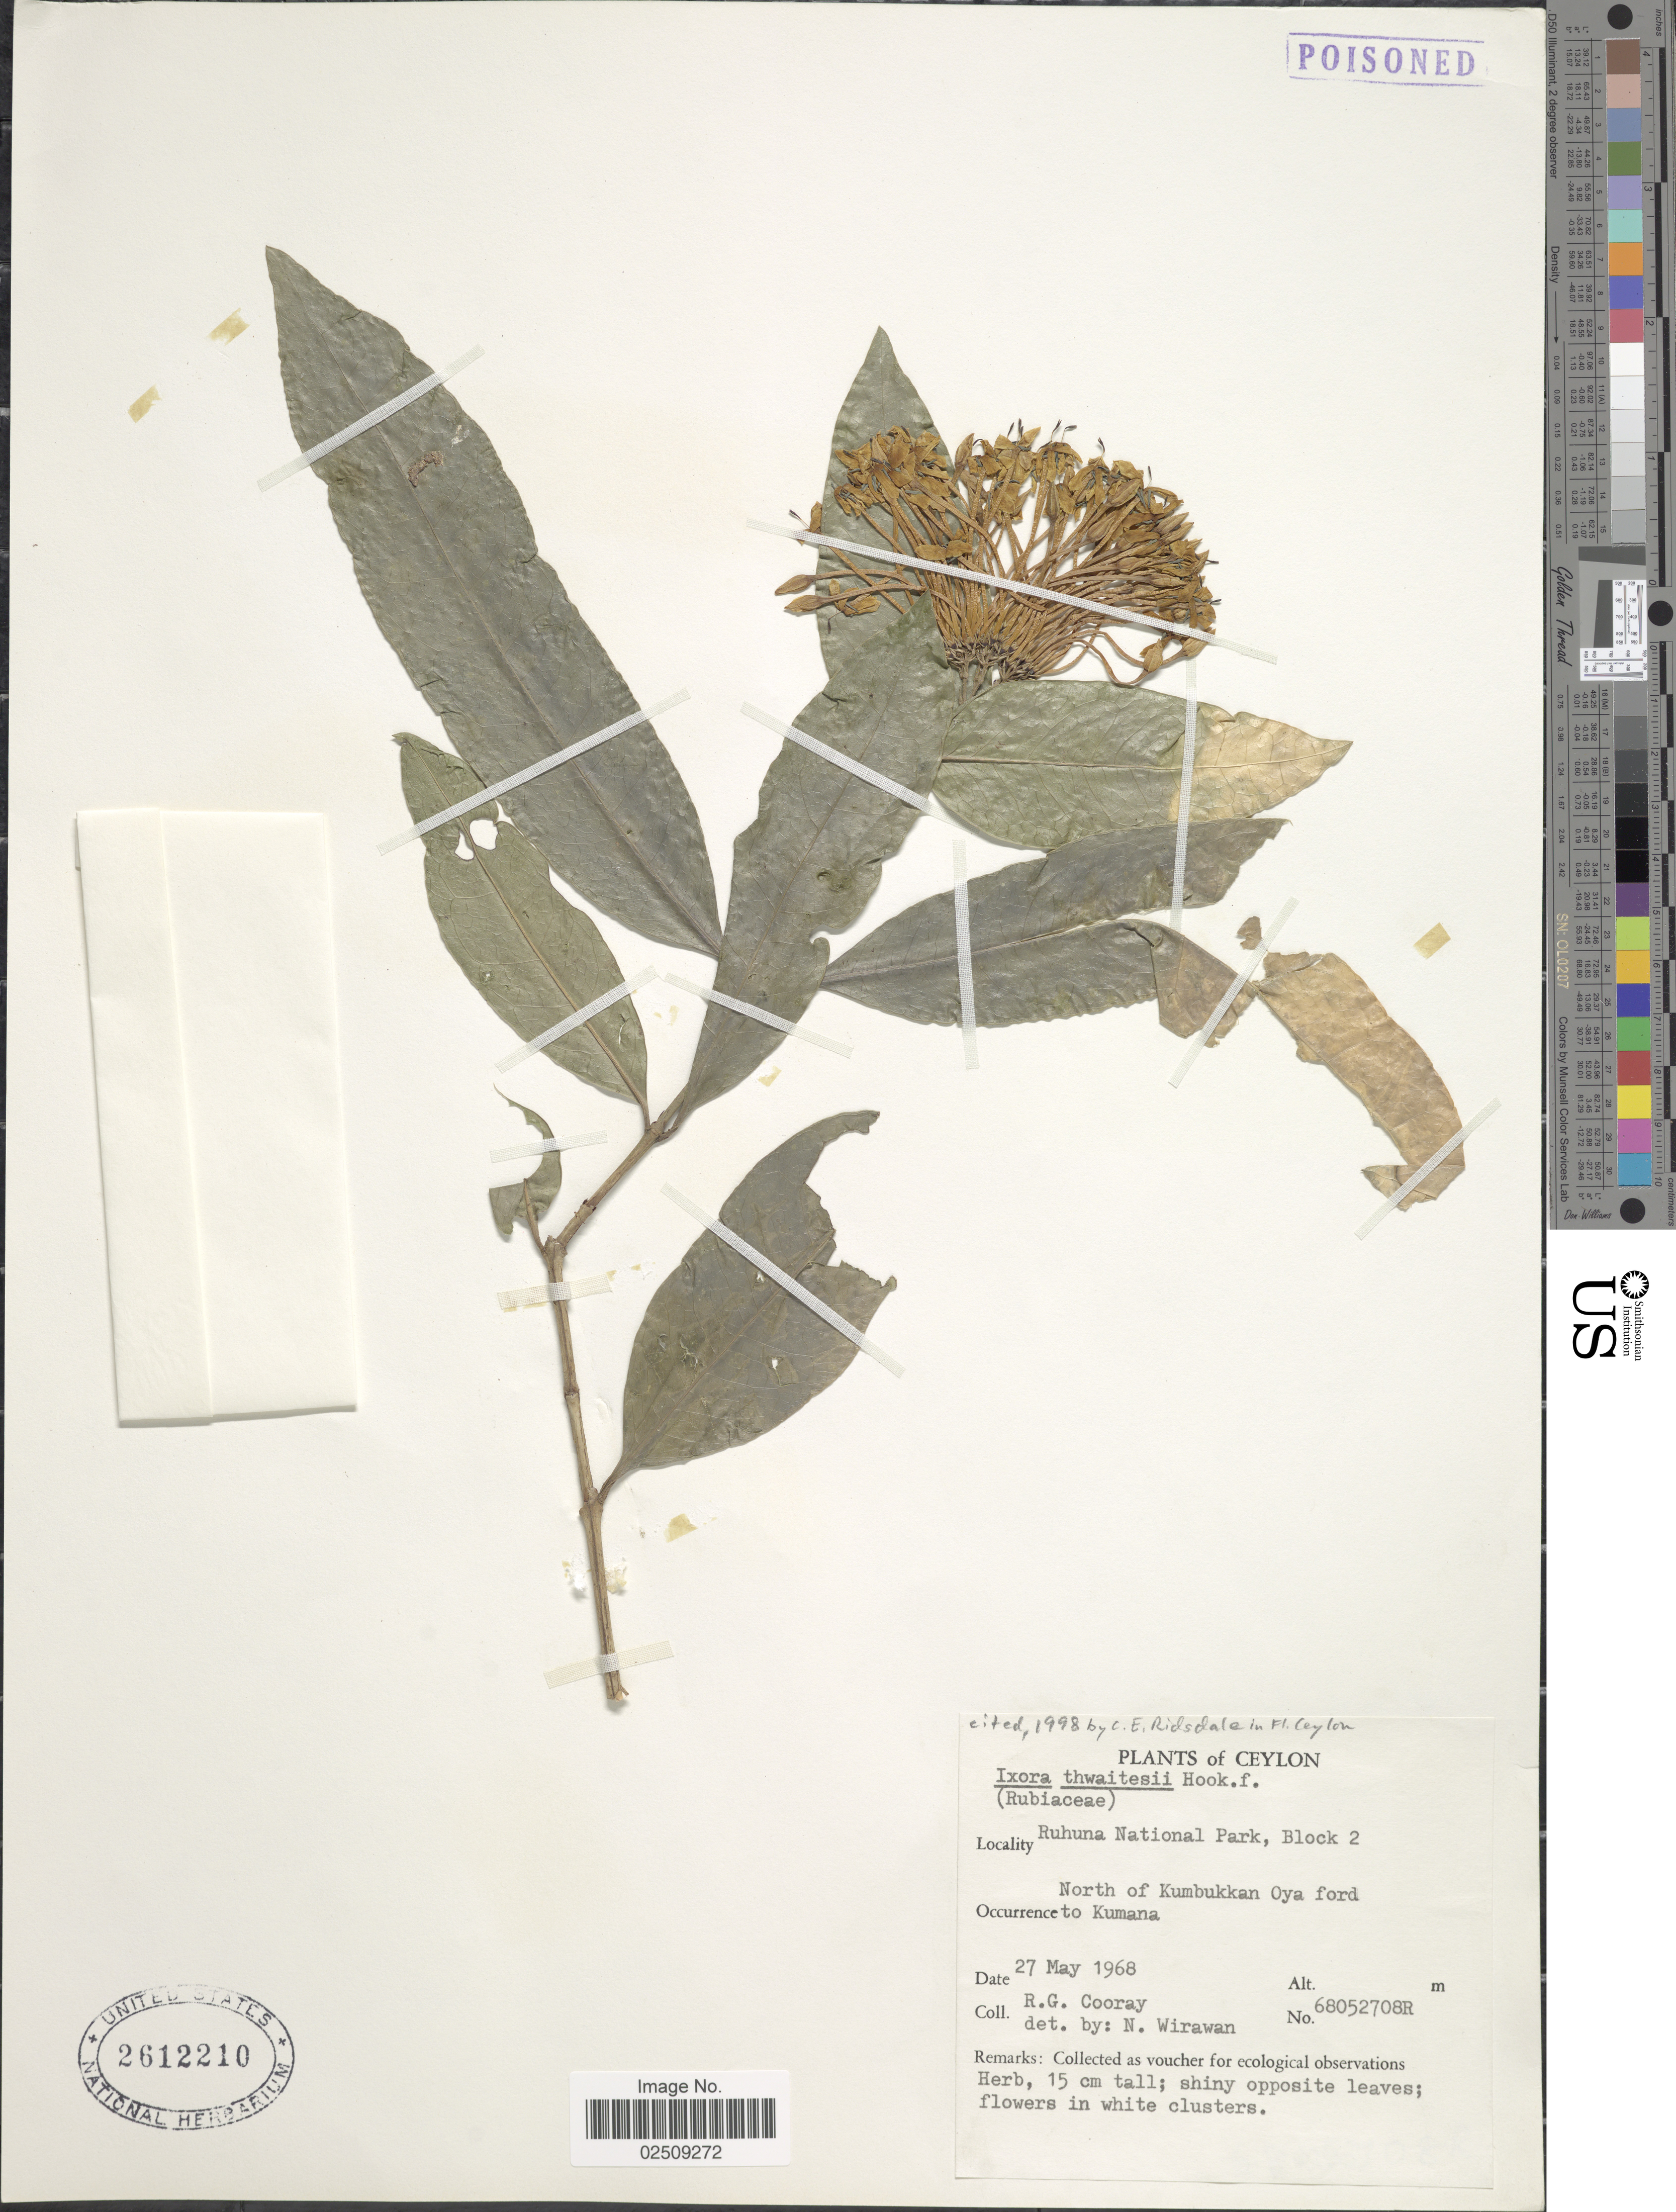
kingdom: Plantae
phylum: Tracheophyta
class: Magnoliopsida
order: Gentianales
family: Rubiaceae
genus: Ixora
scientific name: Ixora thwaitesii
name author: Hook. f.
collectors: R. Cooray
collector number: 68052708R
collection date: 1968-05-27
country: Sri Lanka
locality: Ceylon. Ruhuna National Park, Block 2. North of Kumbukkan Oya ford to Kumana.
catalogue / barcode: US 2612210